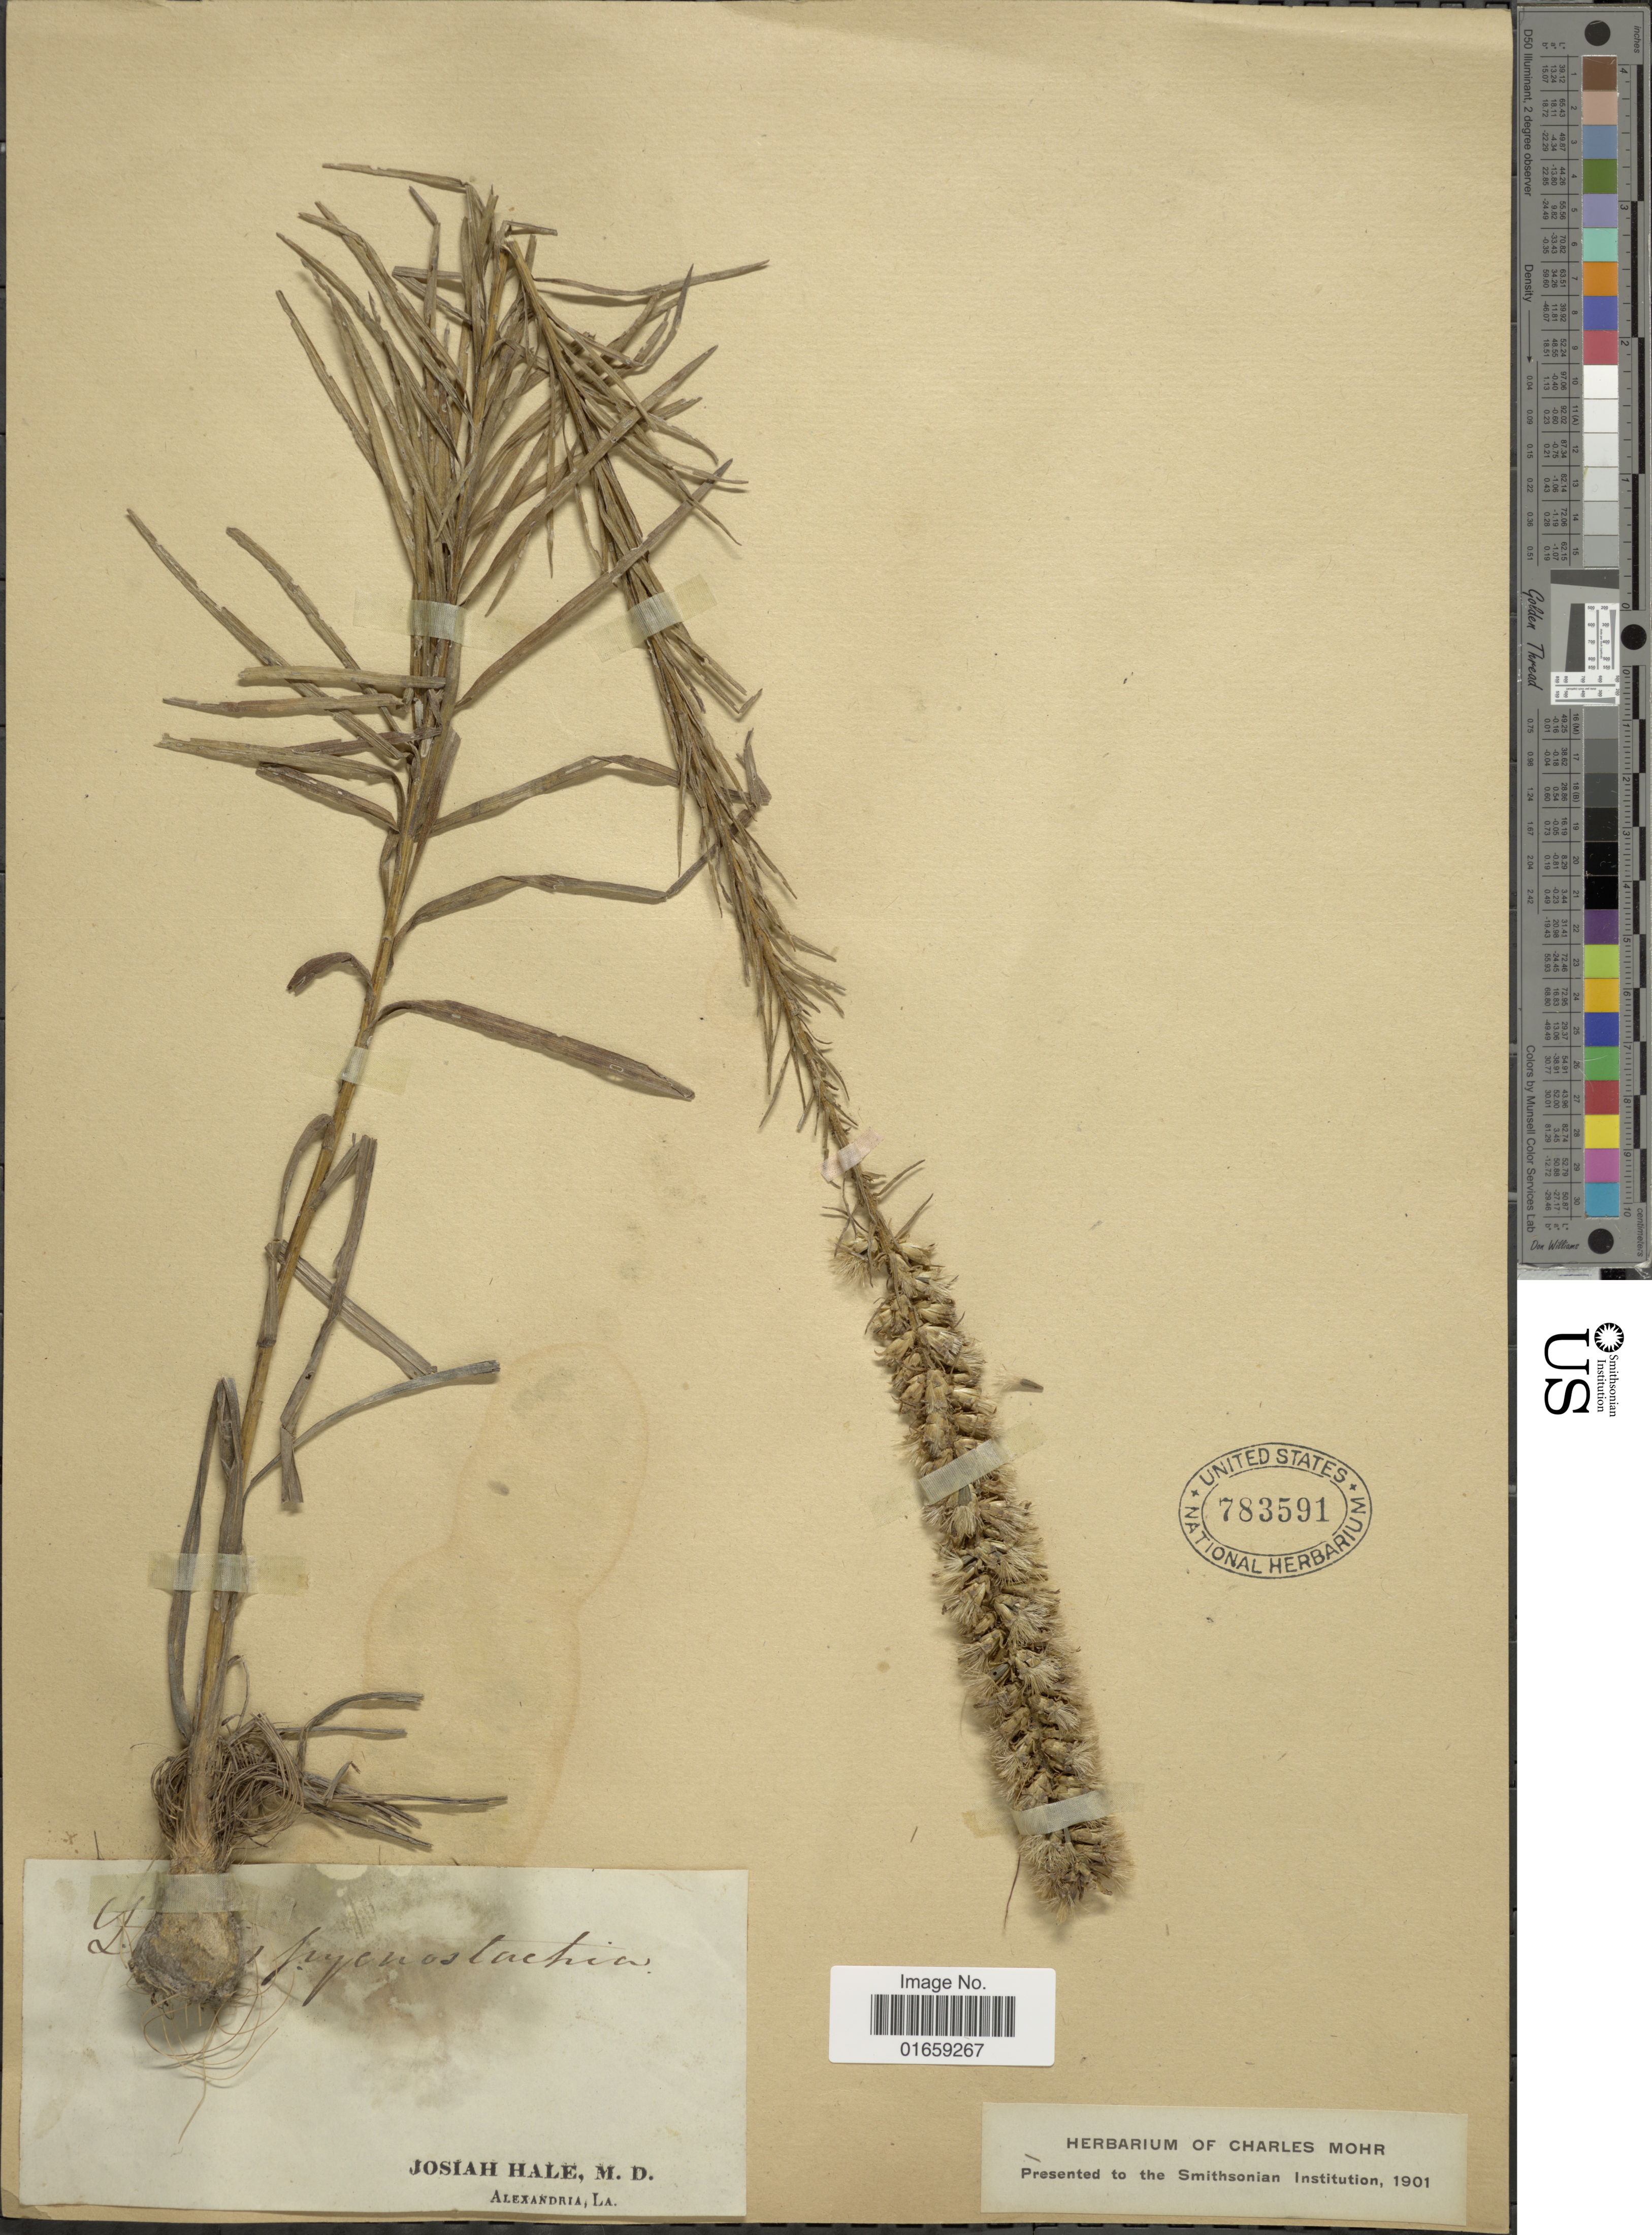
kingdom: Plantae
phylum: Tracheophyta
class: Magnoliopsida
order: Asterales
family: Asteraceae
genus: Liatris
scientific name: Liatris pycnostachya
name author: Michx.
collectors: J. Hale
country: United States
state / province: Louisiana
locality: Alexandria.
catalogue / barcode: US 783591